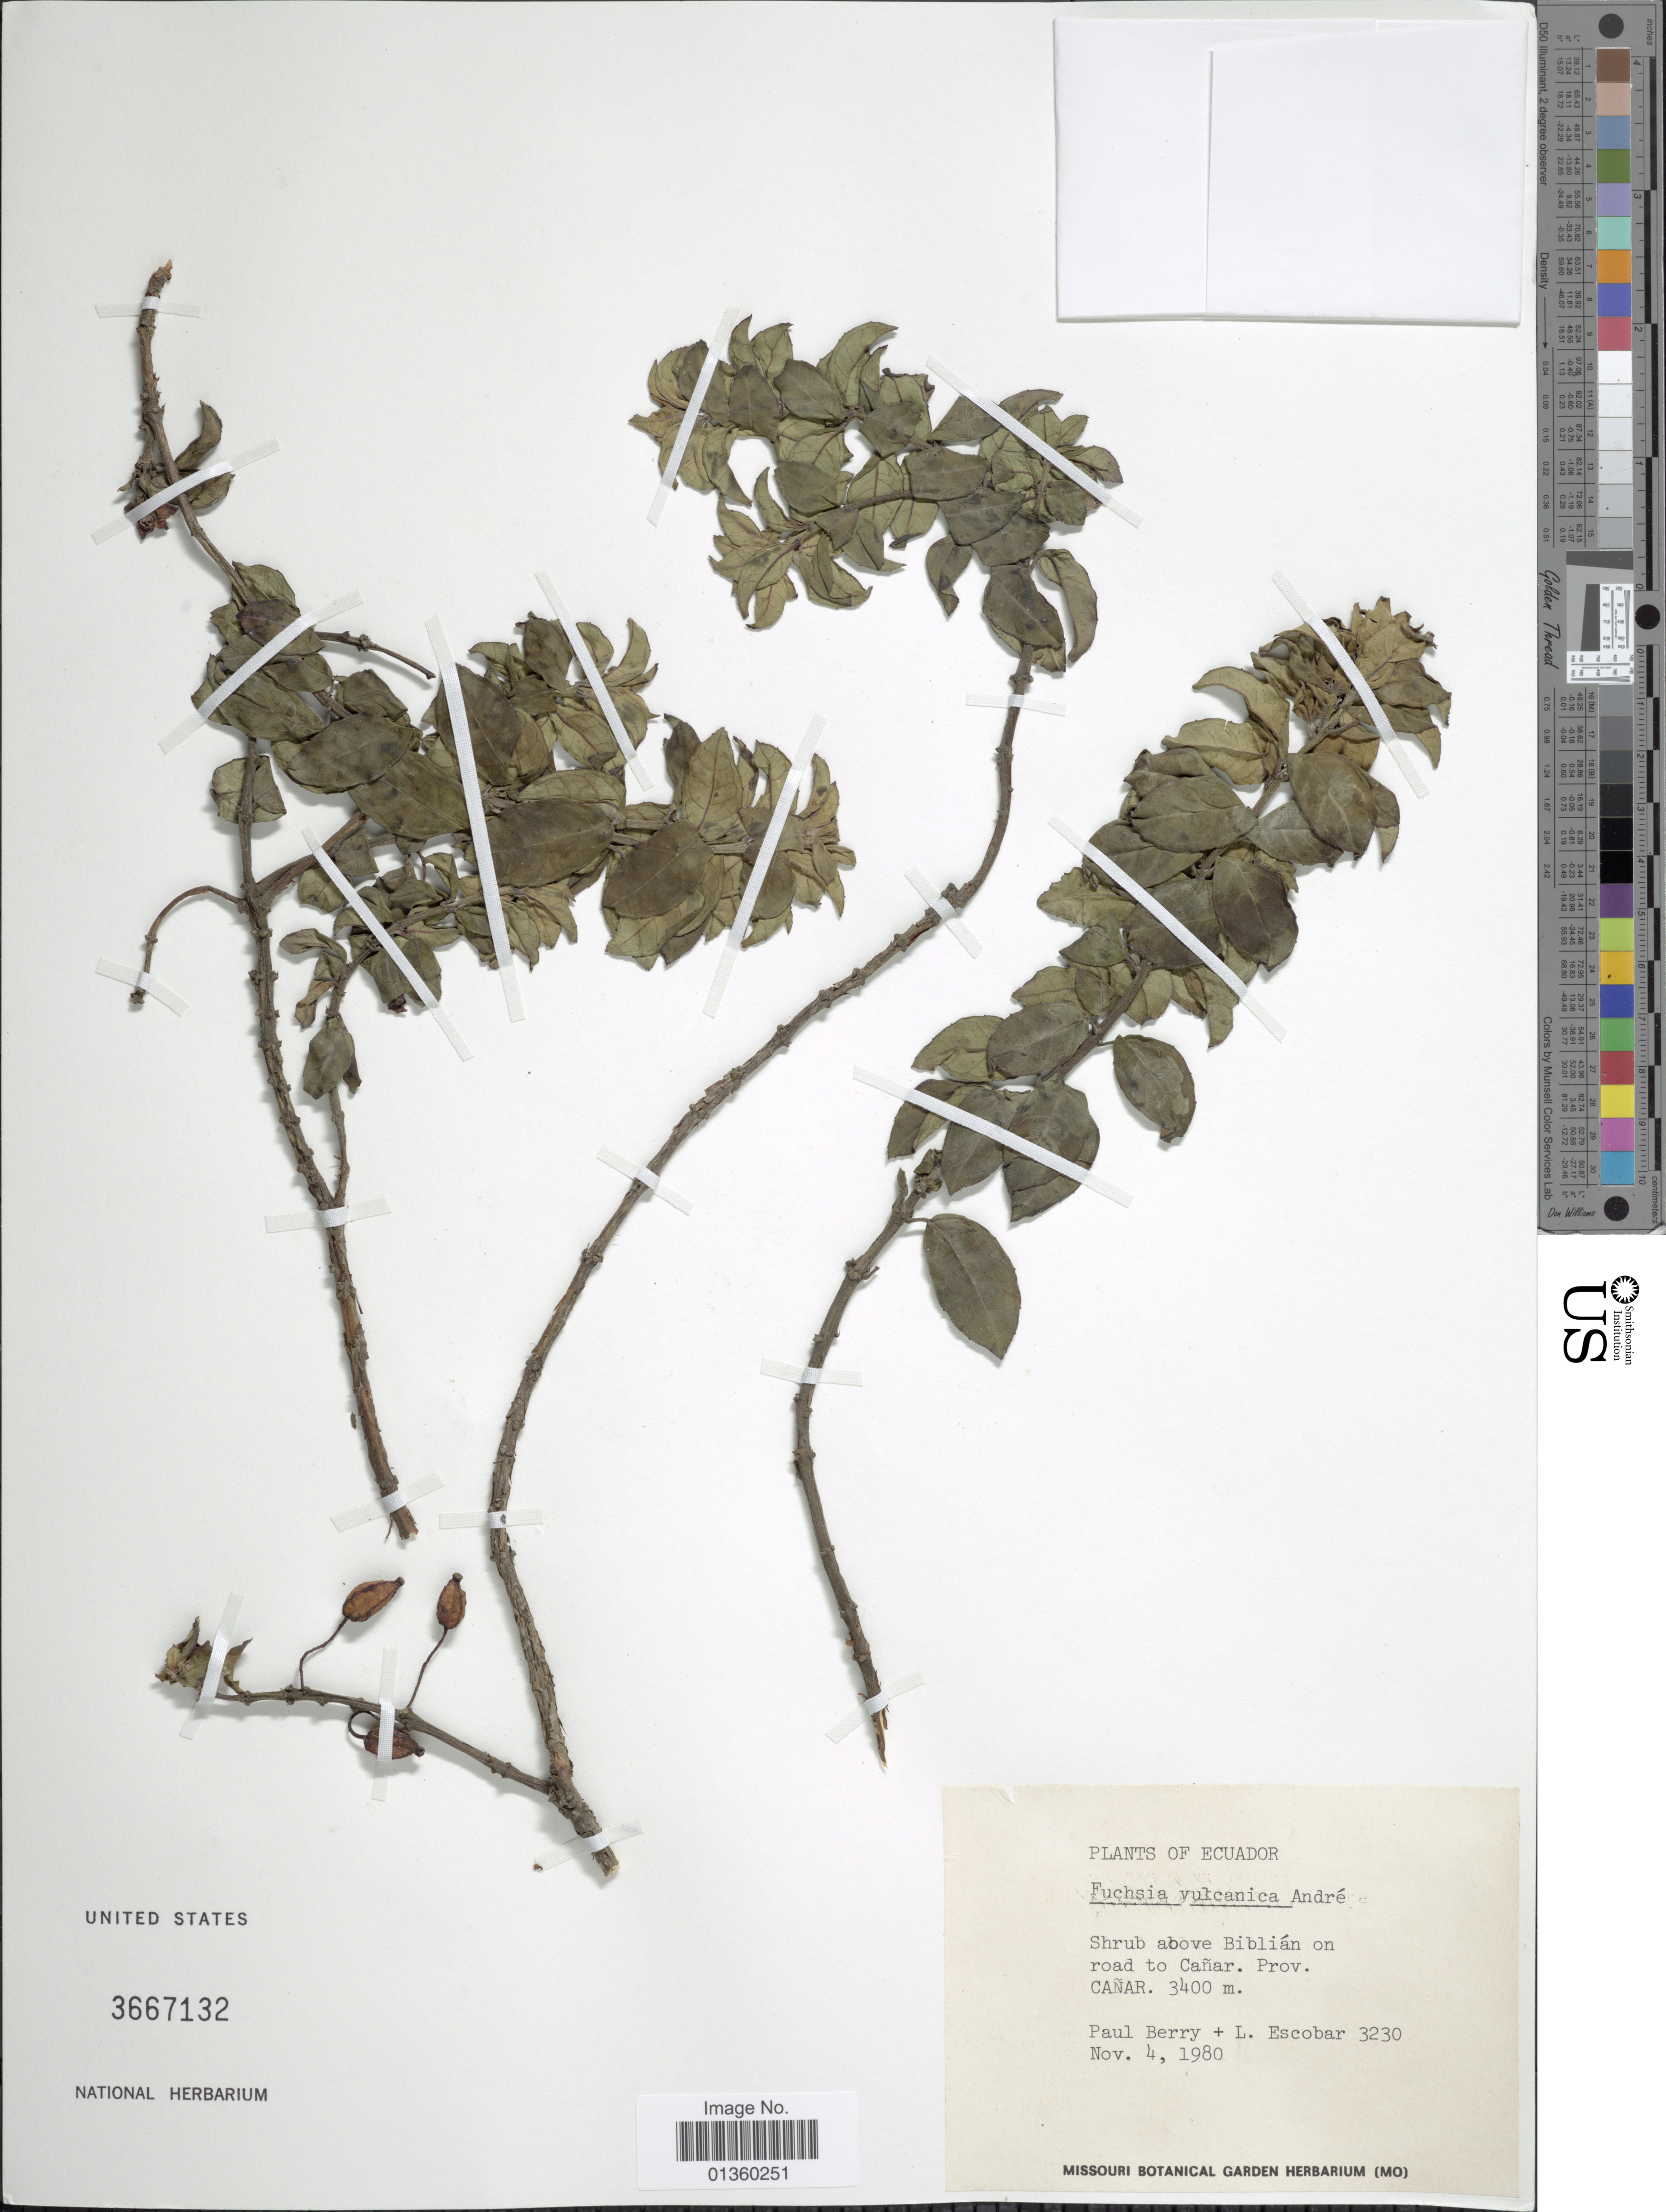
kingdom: Plantae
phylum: Tracheophyta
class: Magnoliopsida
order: Myrtales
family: Onagraceae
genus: Fuchsia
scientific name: Fuchsia vulcanica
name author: André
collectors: P. E. Berry & L. Escobar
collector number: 3230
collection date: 1980-11-04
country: Ecuador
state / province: Cañar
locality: Shrub above Biblián on road to Cañar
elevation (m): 3400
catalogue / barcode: US 3667132